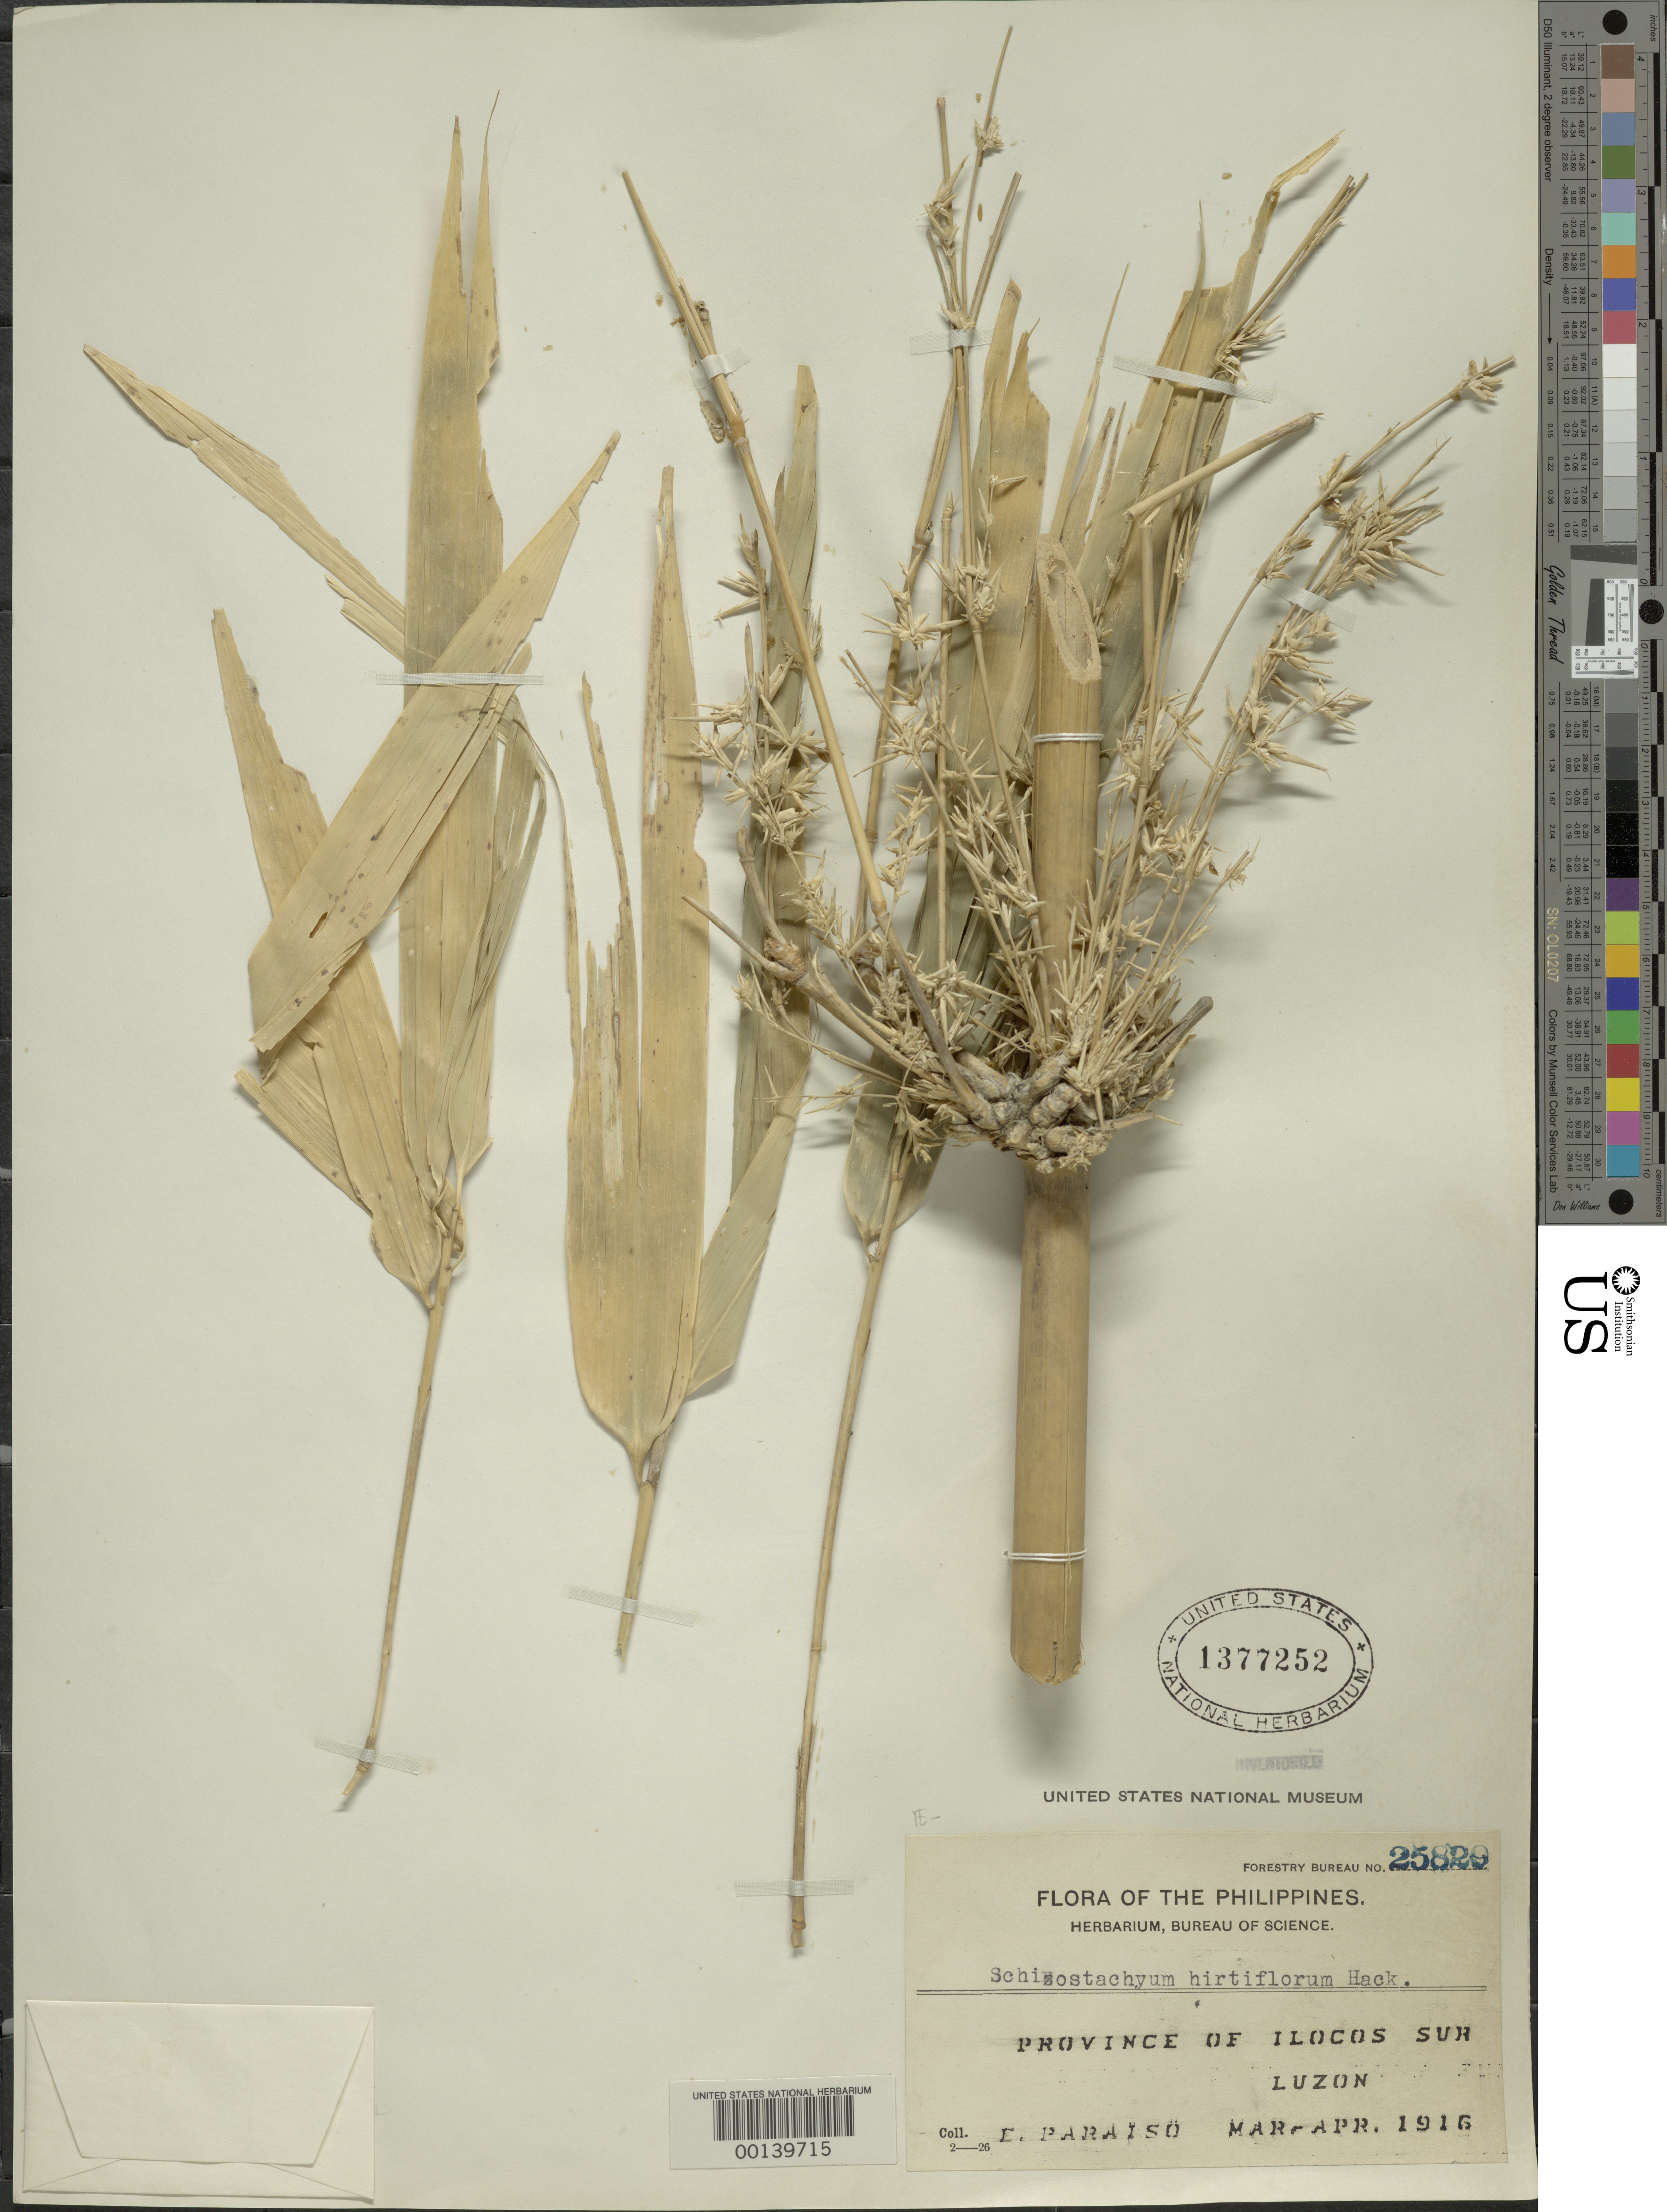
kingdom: Plantae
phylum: Tracheophyta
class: Liliopsida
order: Poales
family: Poaceae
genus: Schizostachyum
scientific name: Schizostachyum hirtiflorum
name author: Hack.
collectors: E. Paraiso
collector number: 25829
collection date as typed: Mar 1916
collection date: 1916-03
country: Philippines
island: Luzon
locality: Ilocos suh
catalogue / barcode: US 1377252